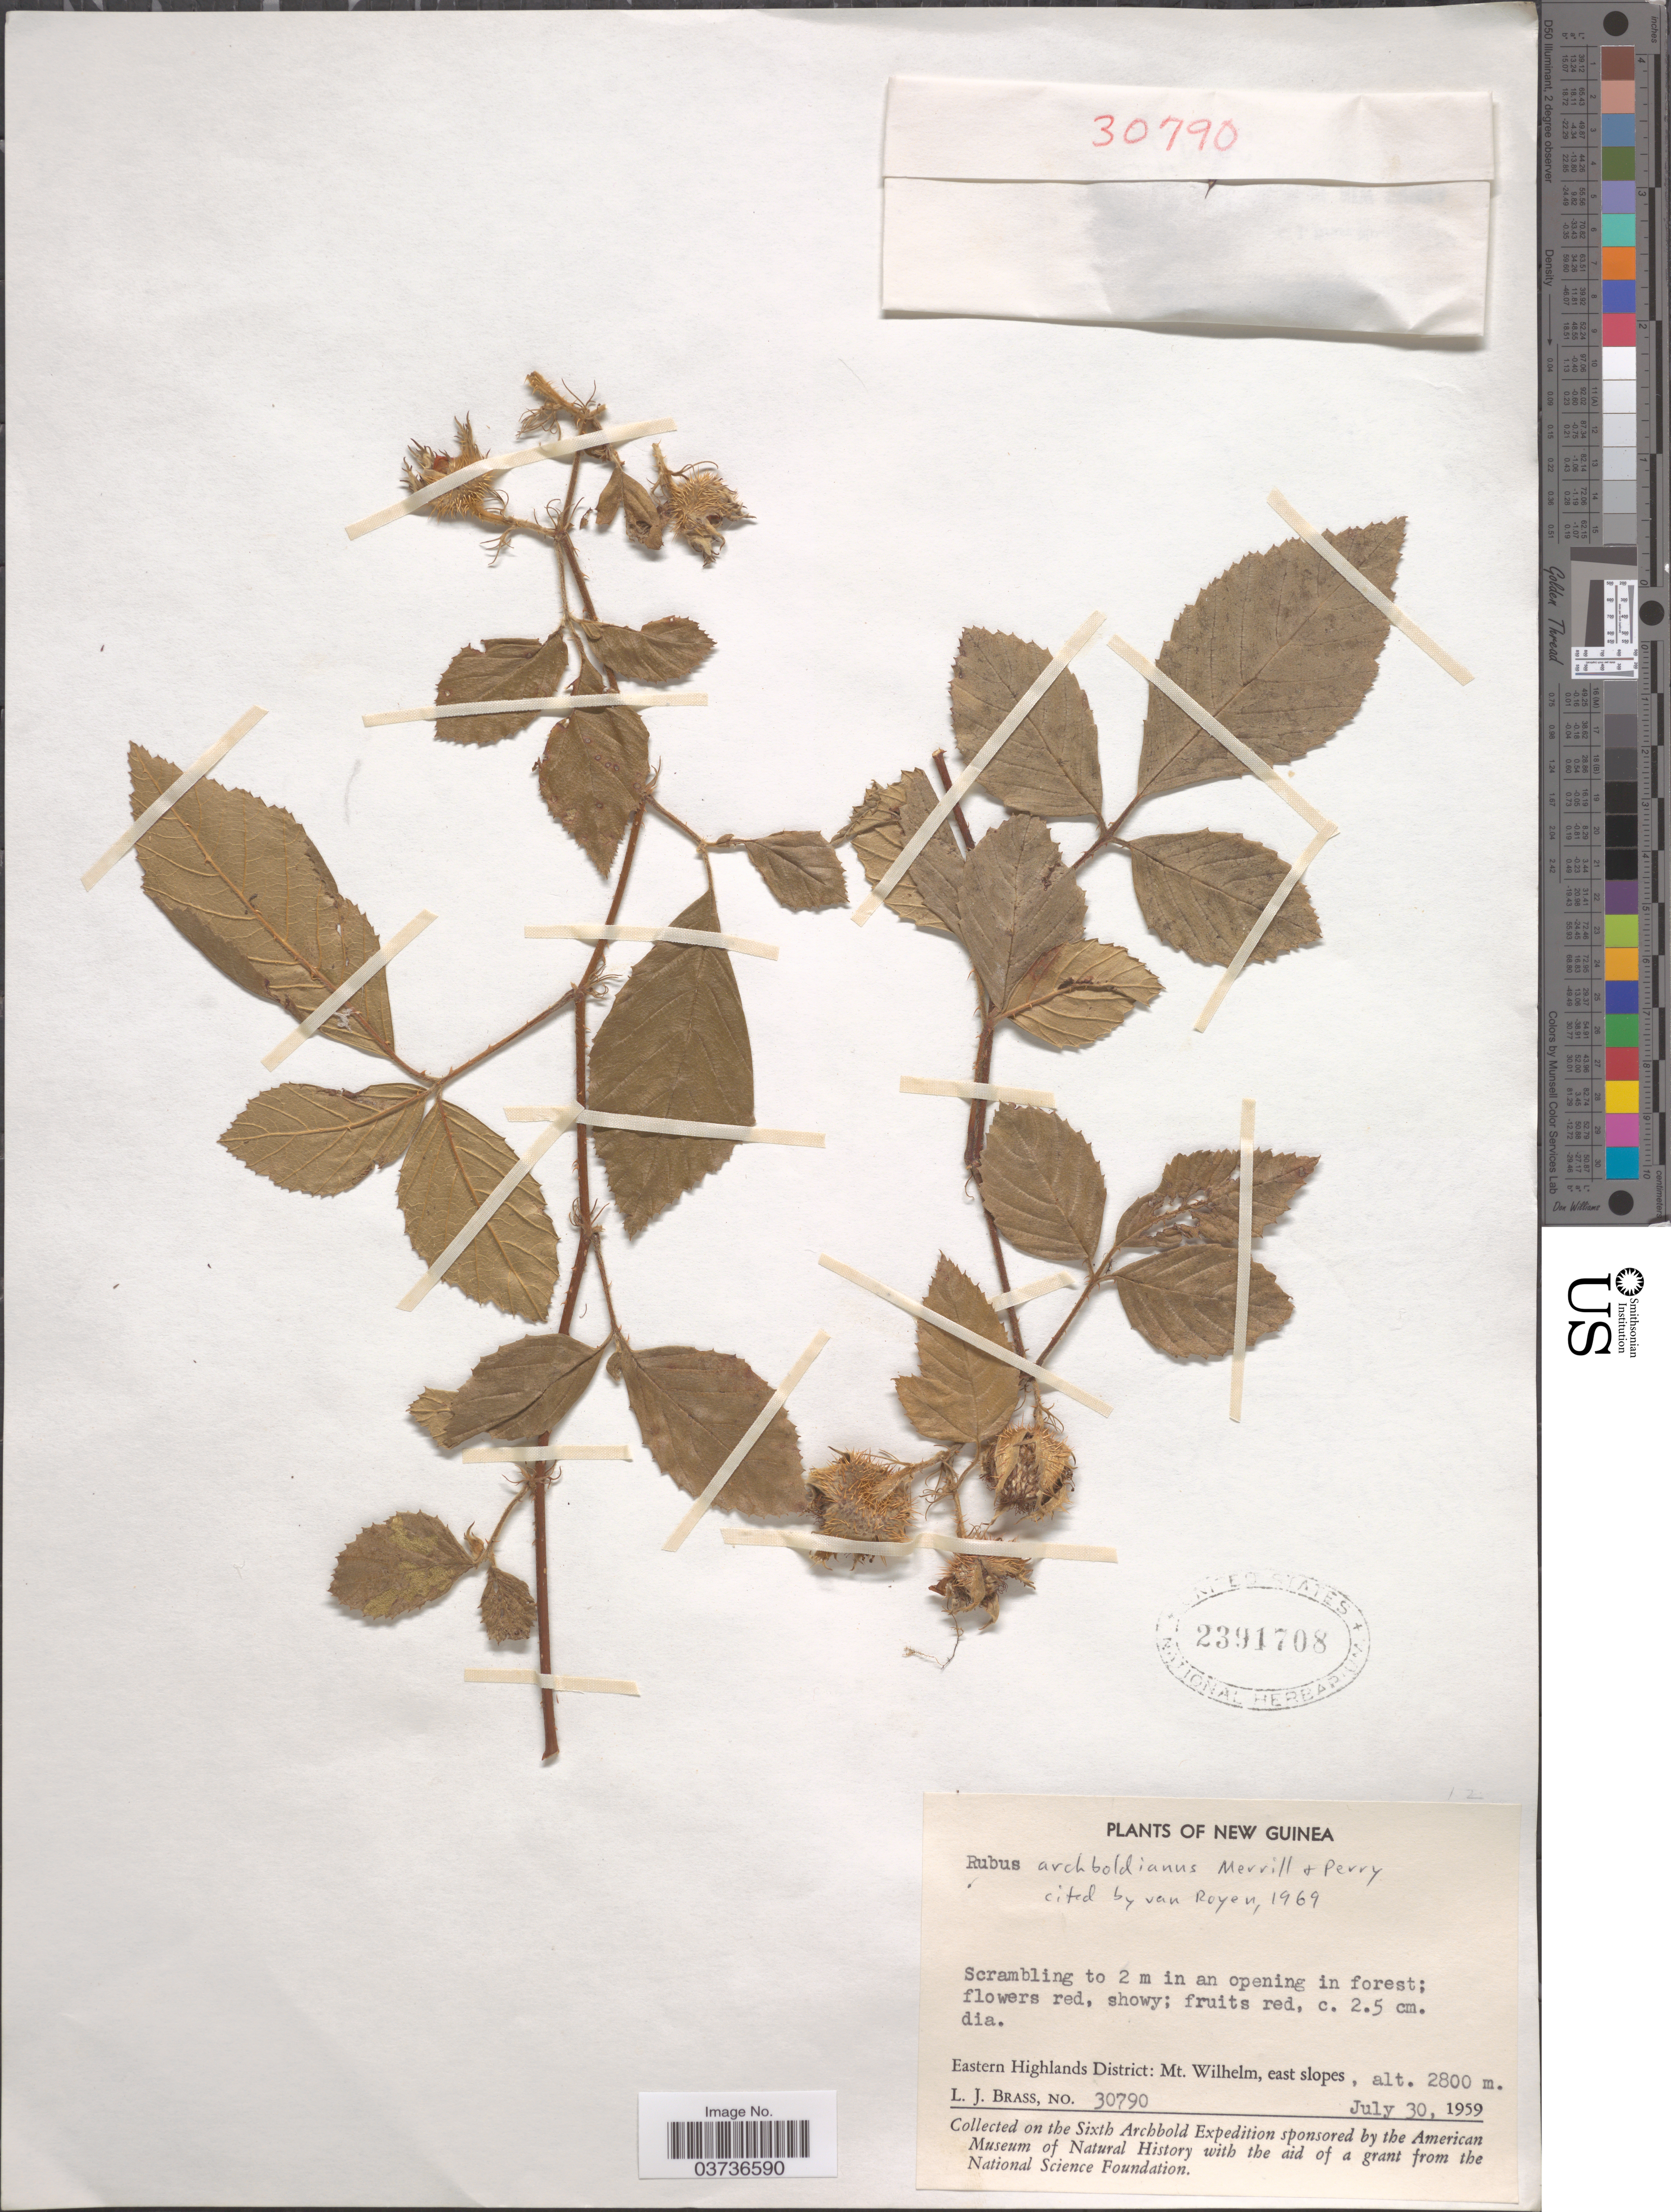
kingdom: Plantae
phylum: Tracheophyta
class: Magnoliopsida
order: Rosales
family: Rosaceae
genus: Rubus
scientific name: Rubus archboldianus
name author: Merr. & L.M. Perry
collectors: L. J. Brass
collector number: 30790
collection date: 1959-07-30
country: Papua New Guinea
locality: New Guinea. Eastern Highlands District: Mt. Wilhelm, east slopes.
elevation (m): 2800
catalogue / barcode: US 2391708